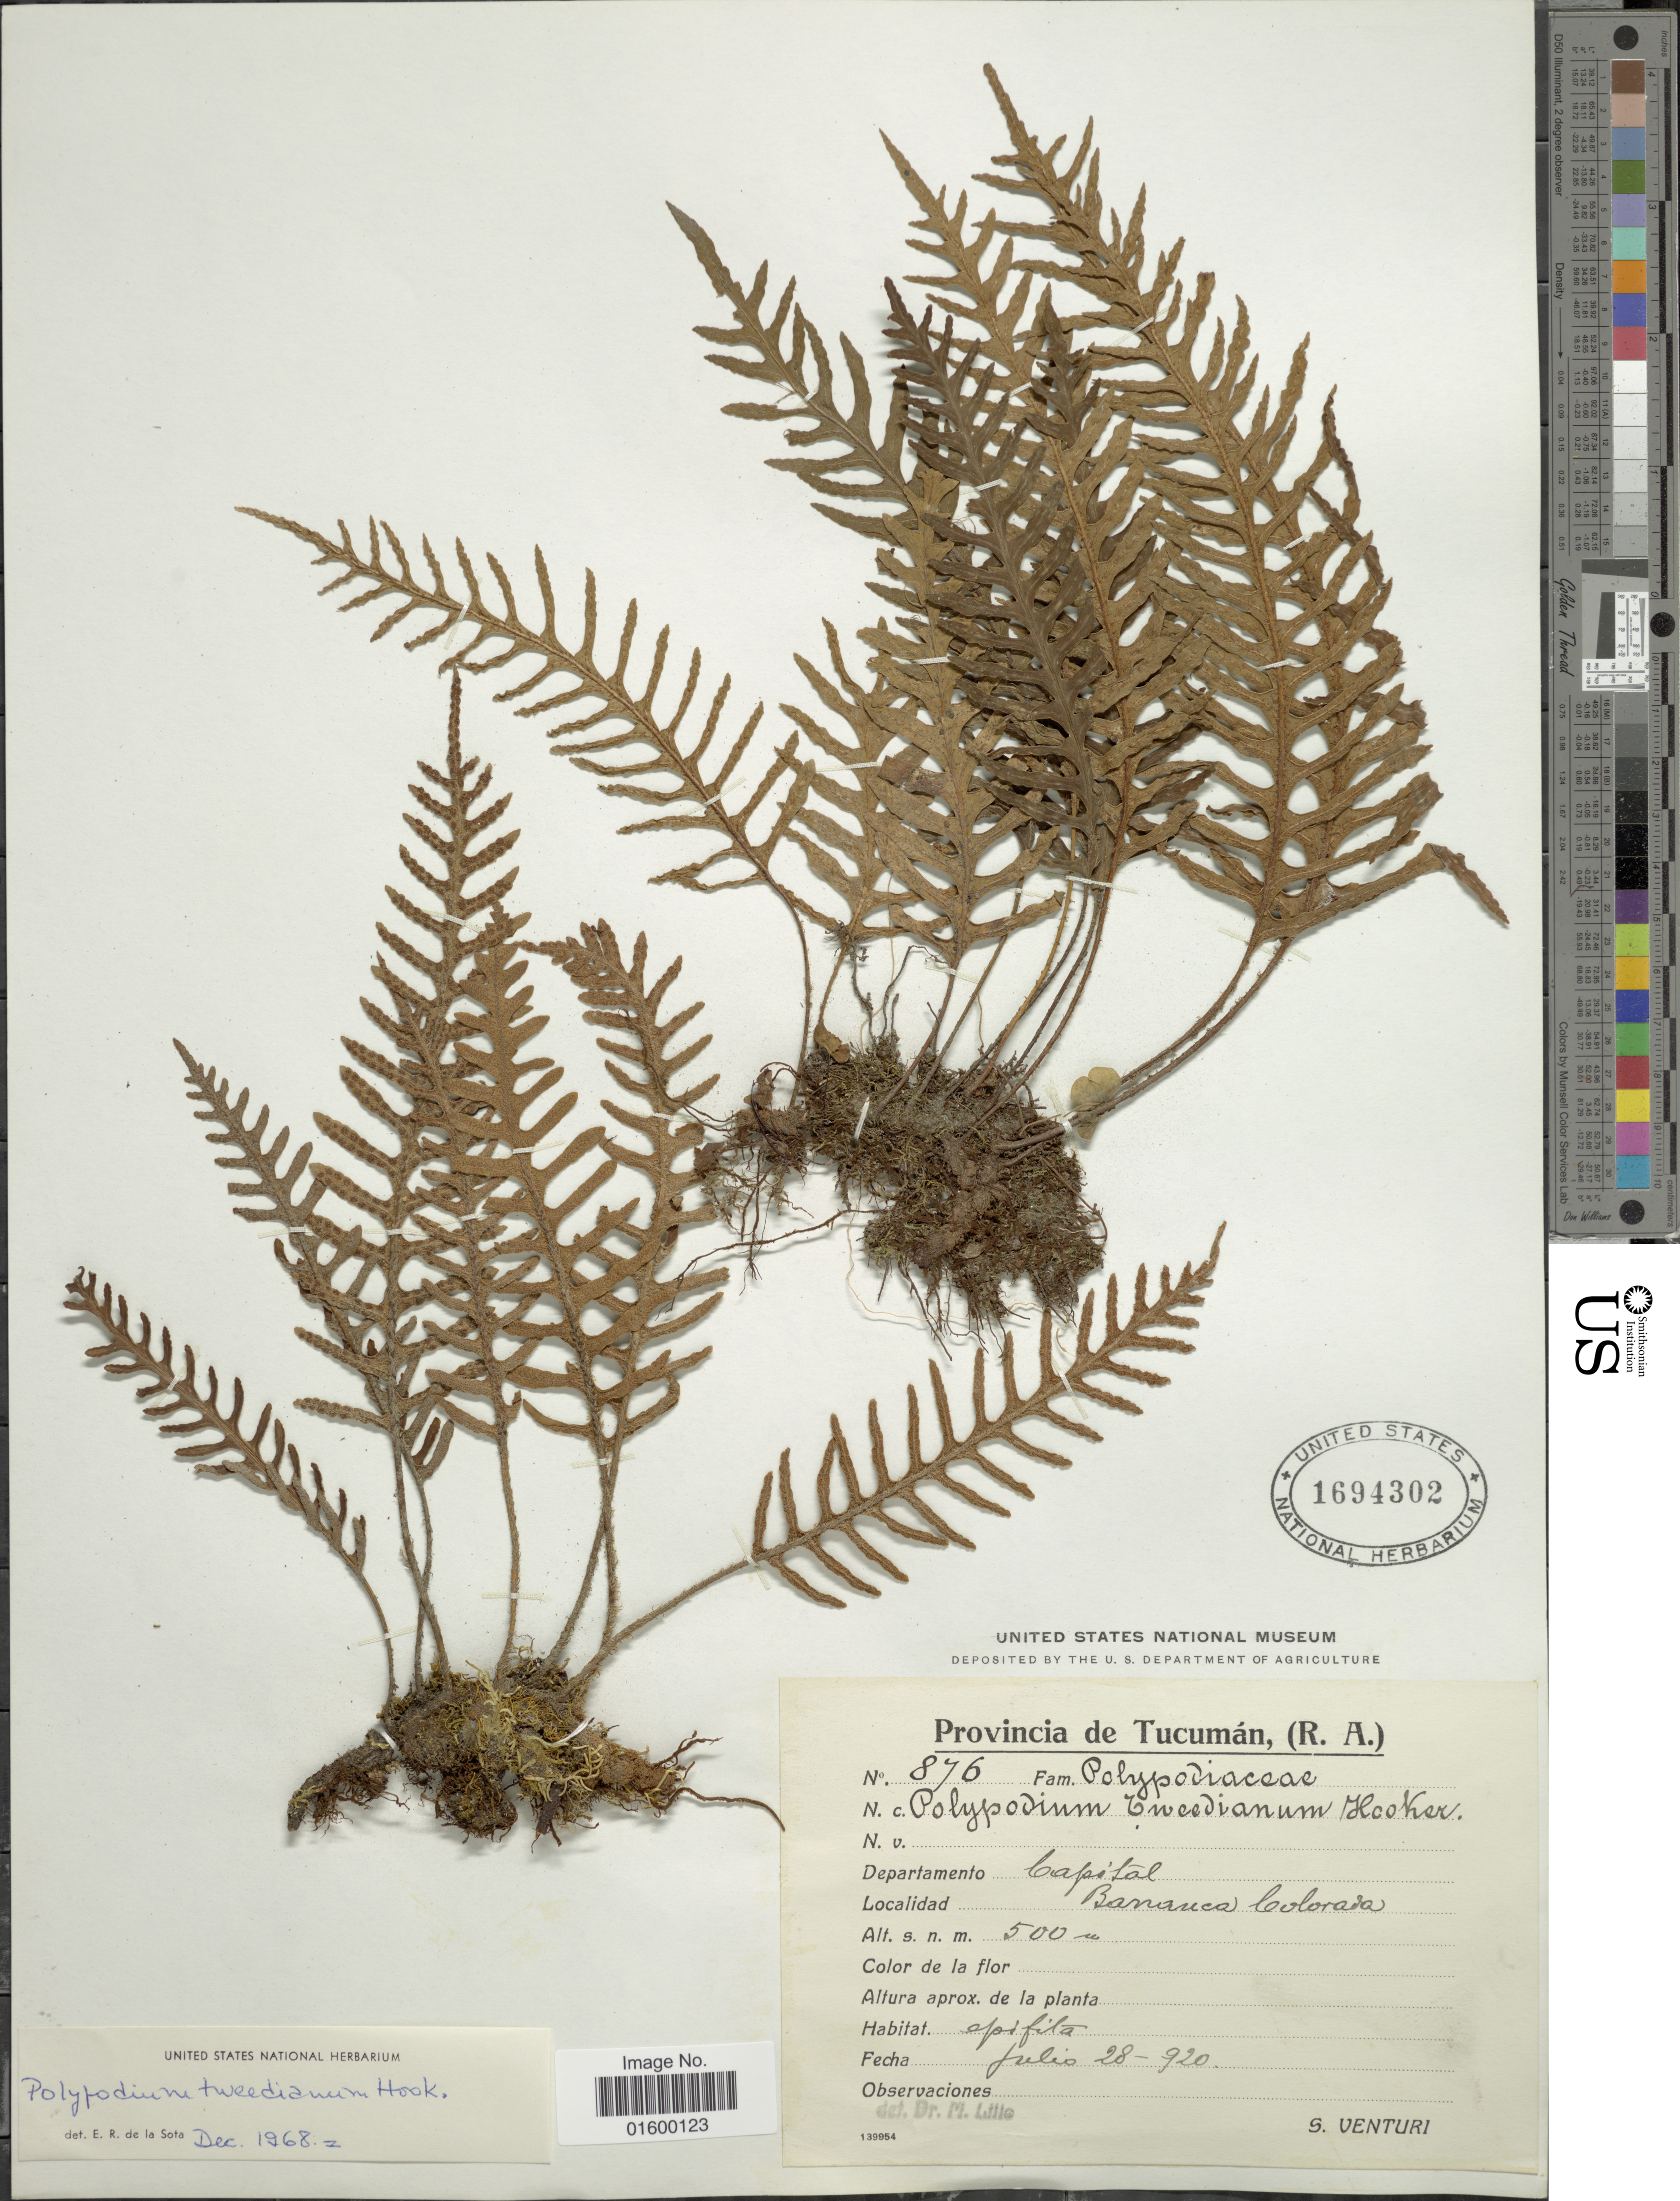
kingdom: Plantae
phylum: Tracheophyta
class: Polypodiopsida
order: Polypodiales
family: Polypodiaceae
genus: Pleopeltis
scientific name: Pleopeltis tweediana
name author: (Hook.) A.R. Sm.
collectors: S. Venturi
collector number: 876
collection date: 1920-07-28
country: Argentina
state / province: Tucumán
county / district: Capital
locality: Barranca Colorada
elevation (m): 500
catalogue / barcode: US 1694302